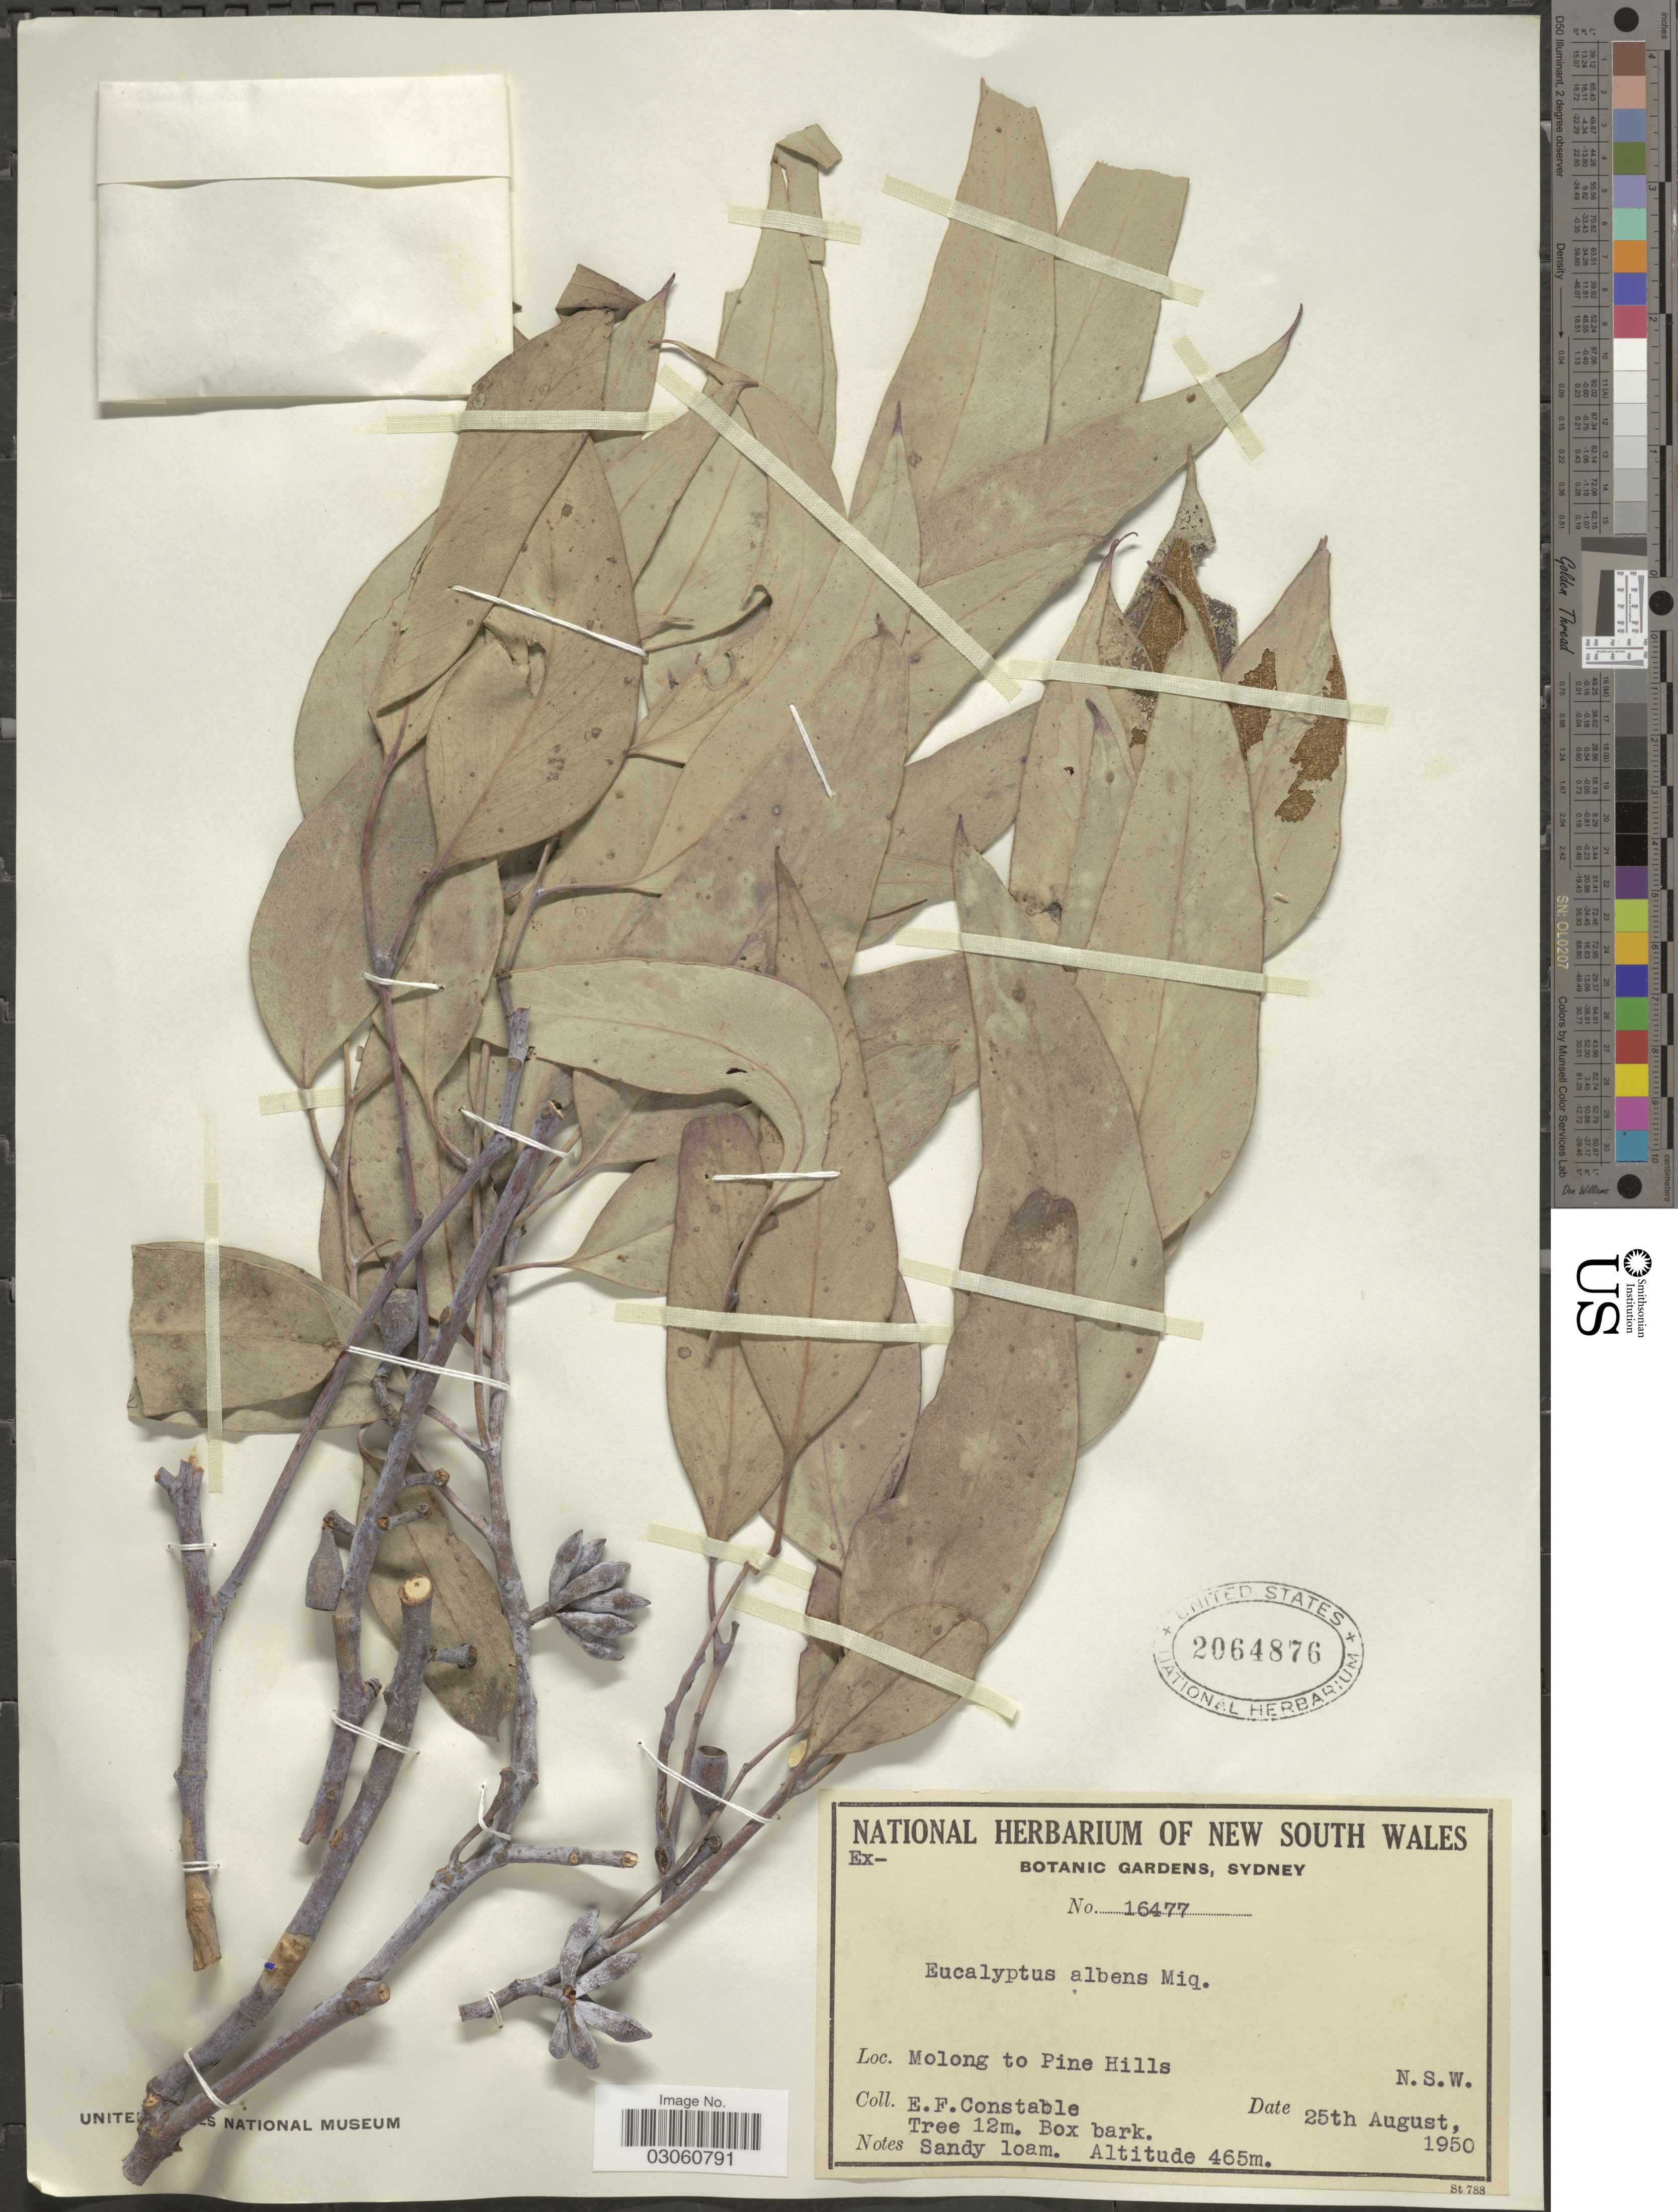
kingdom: Plantae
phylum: Tracheophyta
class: Magnoliopsida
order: Myrtales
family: Myrtaceae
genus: Eucalyptus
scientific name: Eucalyptus albens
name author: Benth.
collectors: E. F. Constable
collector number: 16477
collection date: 1950-08-25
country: Australia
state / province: New South Wales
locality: Molong to Pine Hills.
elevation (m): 465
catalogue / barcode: US 2064876